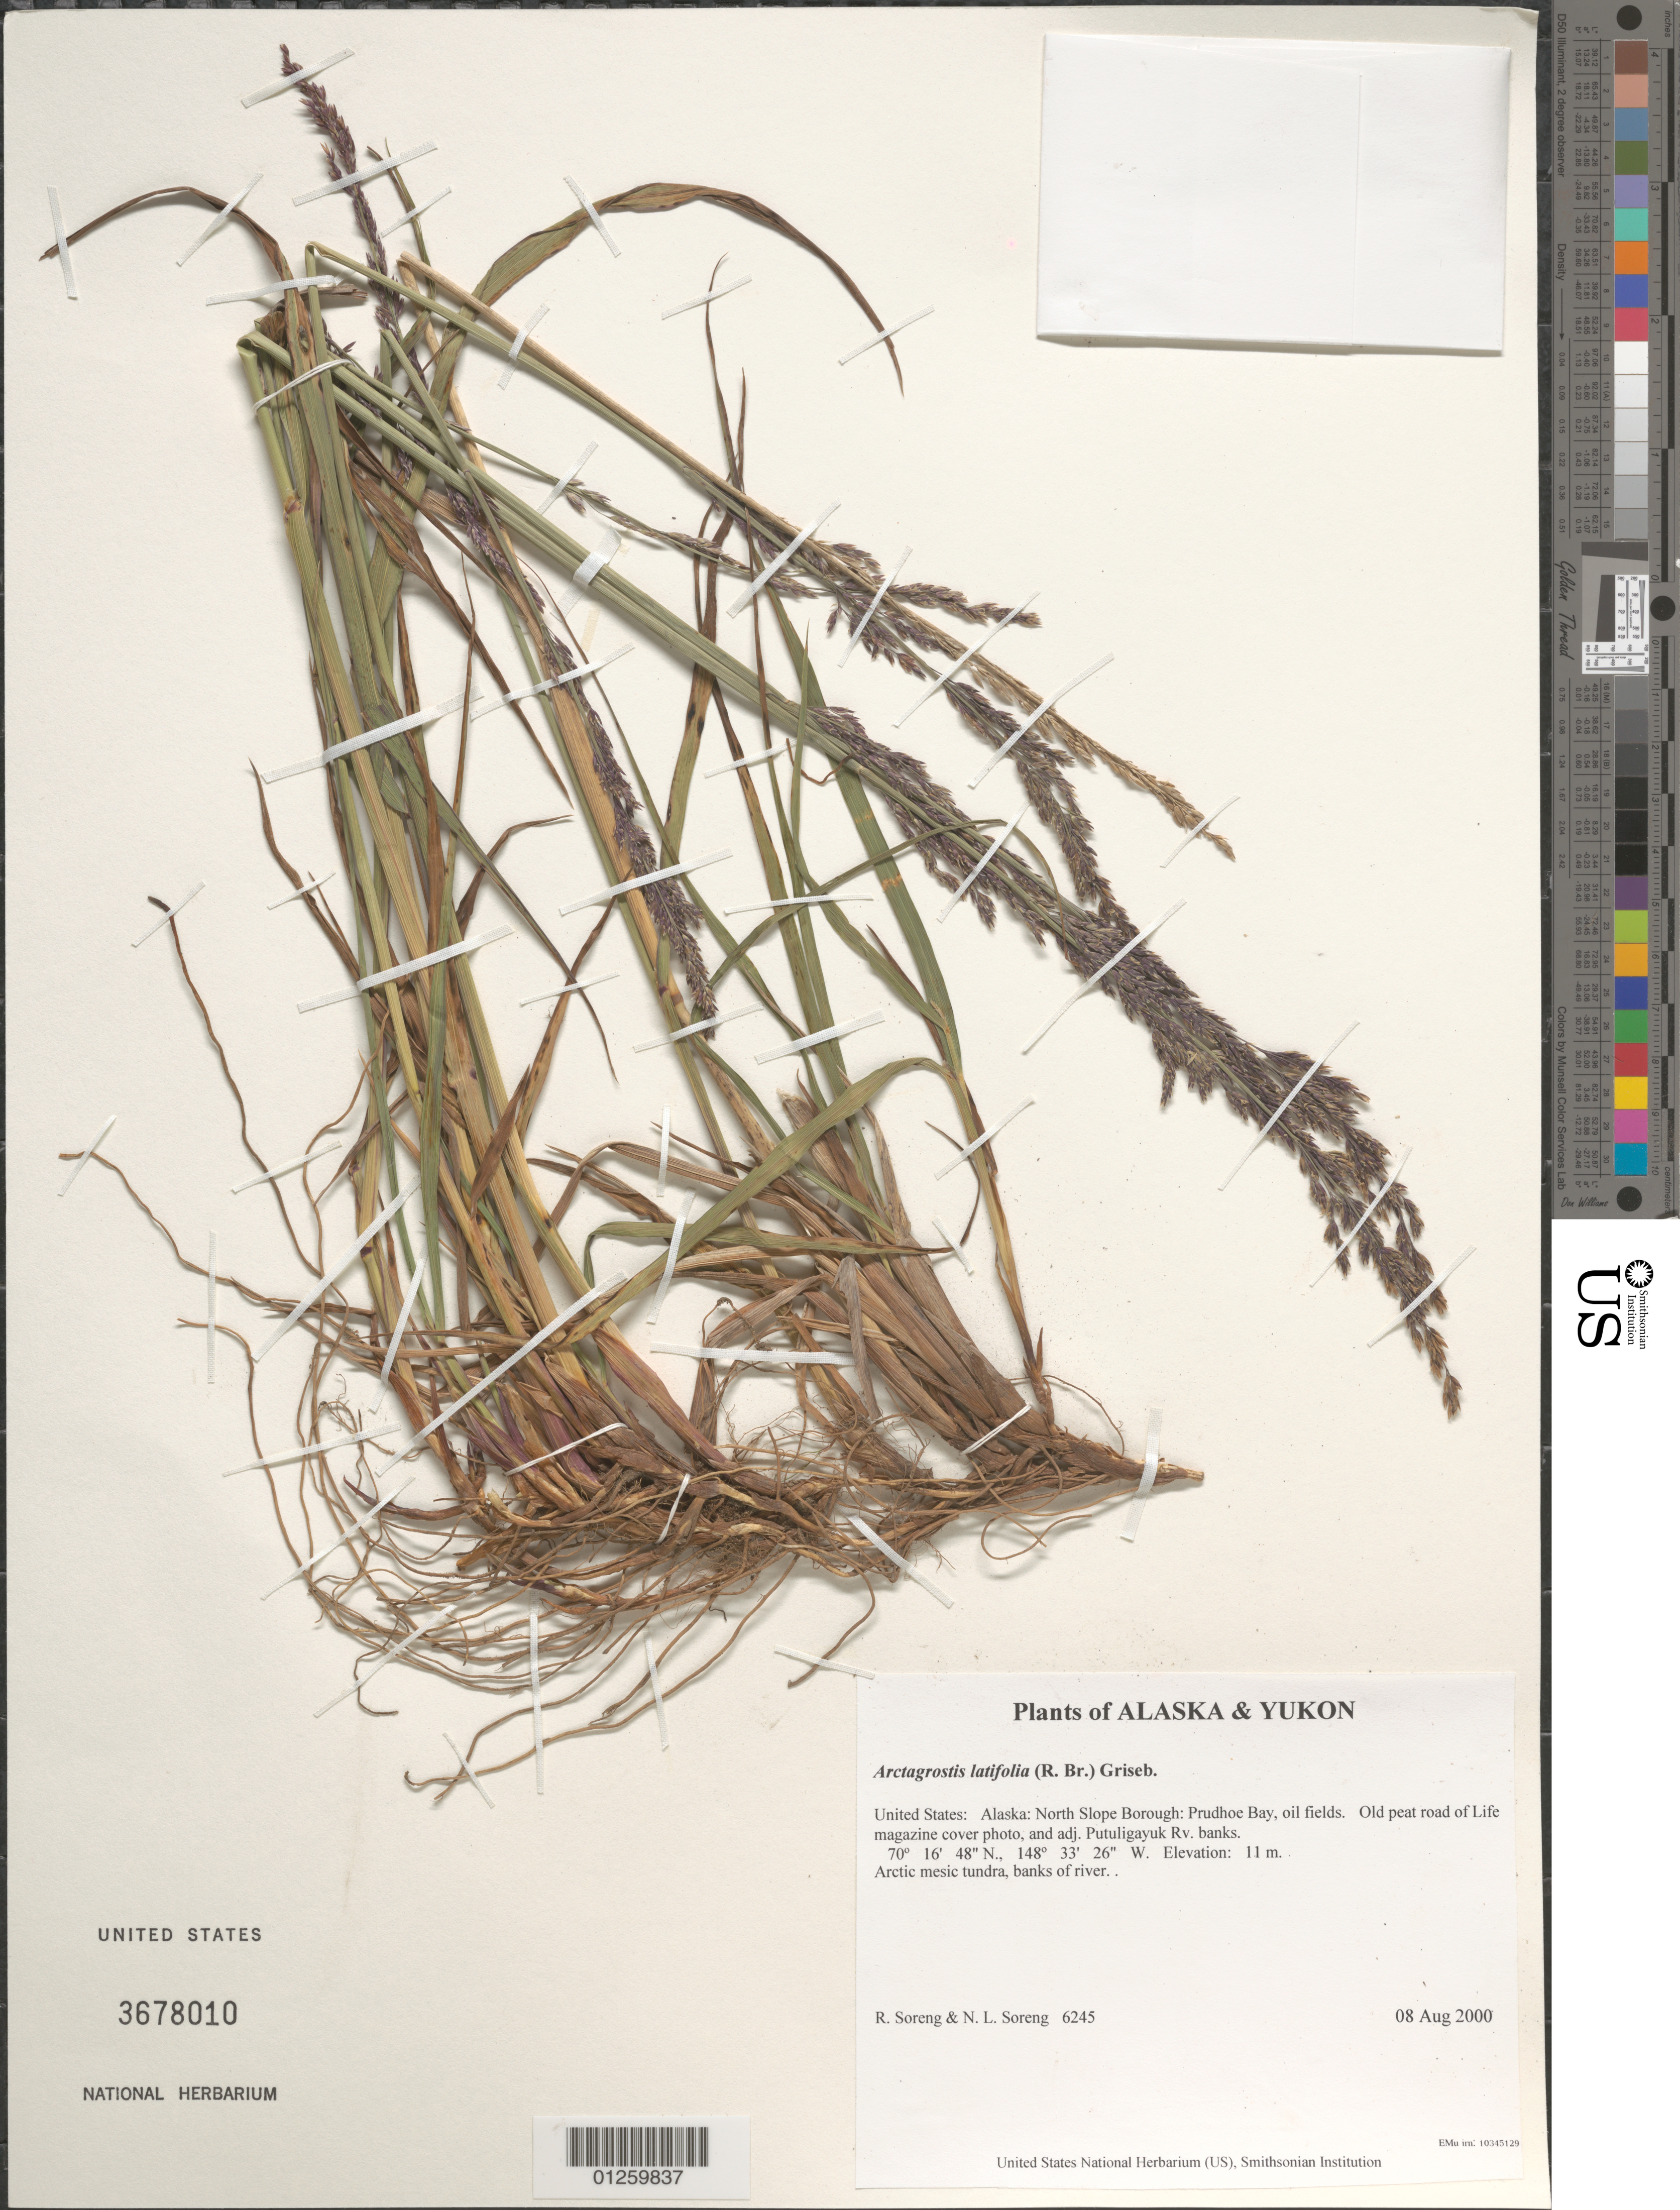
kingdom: Plantae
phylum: Tracheophyta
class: Liliopsida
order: Poales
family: Poaceae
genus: Arctagrostis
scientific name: Arctagrostis latifolia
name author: (R. Br.) Griseb.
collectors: R. J. Soreng & N. L. Soreng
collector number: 6245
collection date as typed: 08 Aug 2000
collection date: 2000-08-08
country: United States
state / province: Alaska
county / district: North Slope Borough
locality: Prudhoe Bay, oil fields. Old peat road of Life magazine cover photo, and adj. Putuligayuk Rv. banks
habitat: Arctic mesic tundra, banks of river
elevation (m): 11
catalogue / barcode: US 3678010